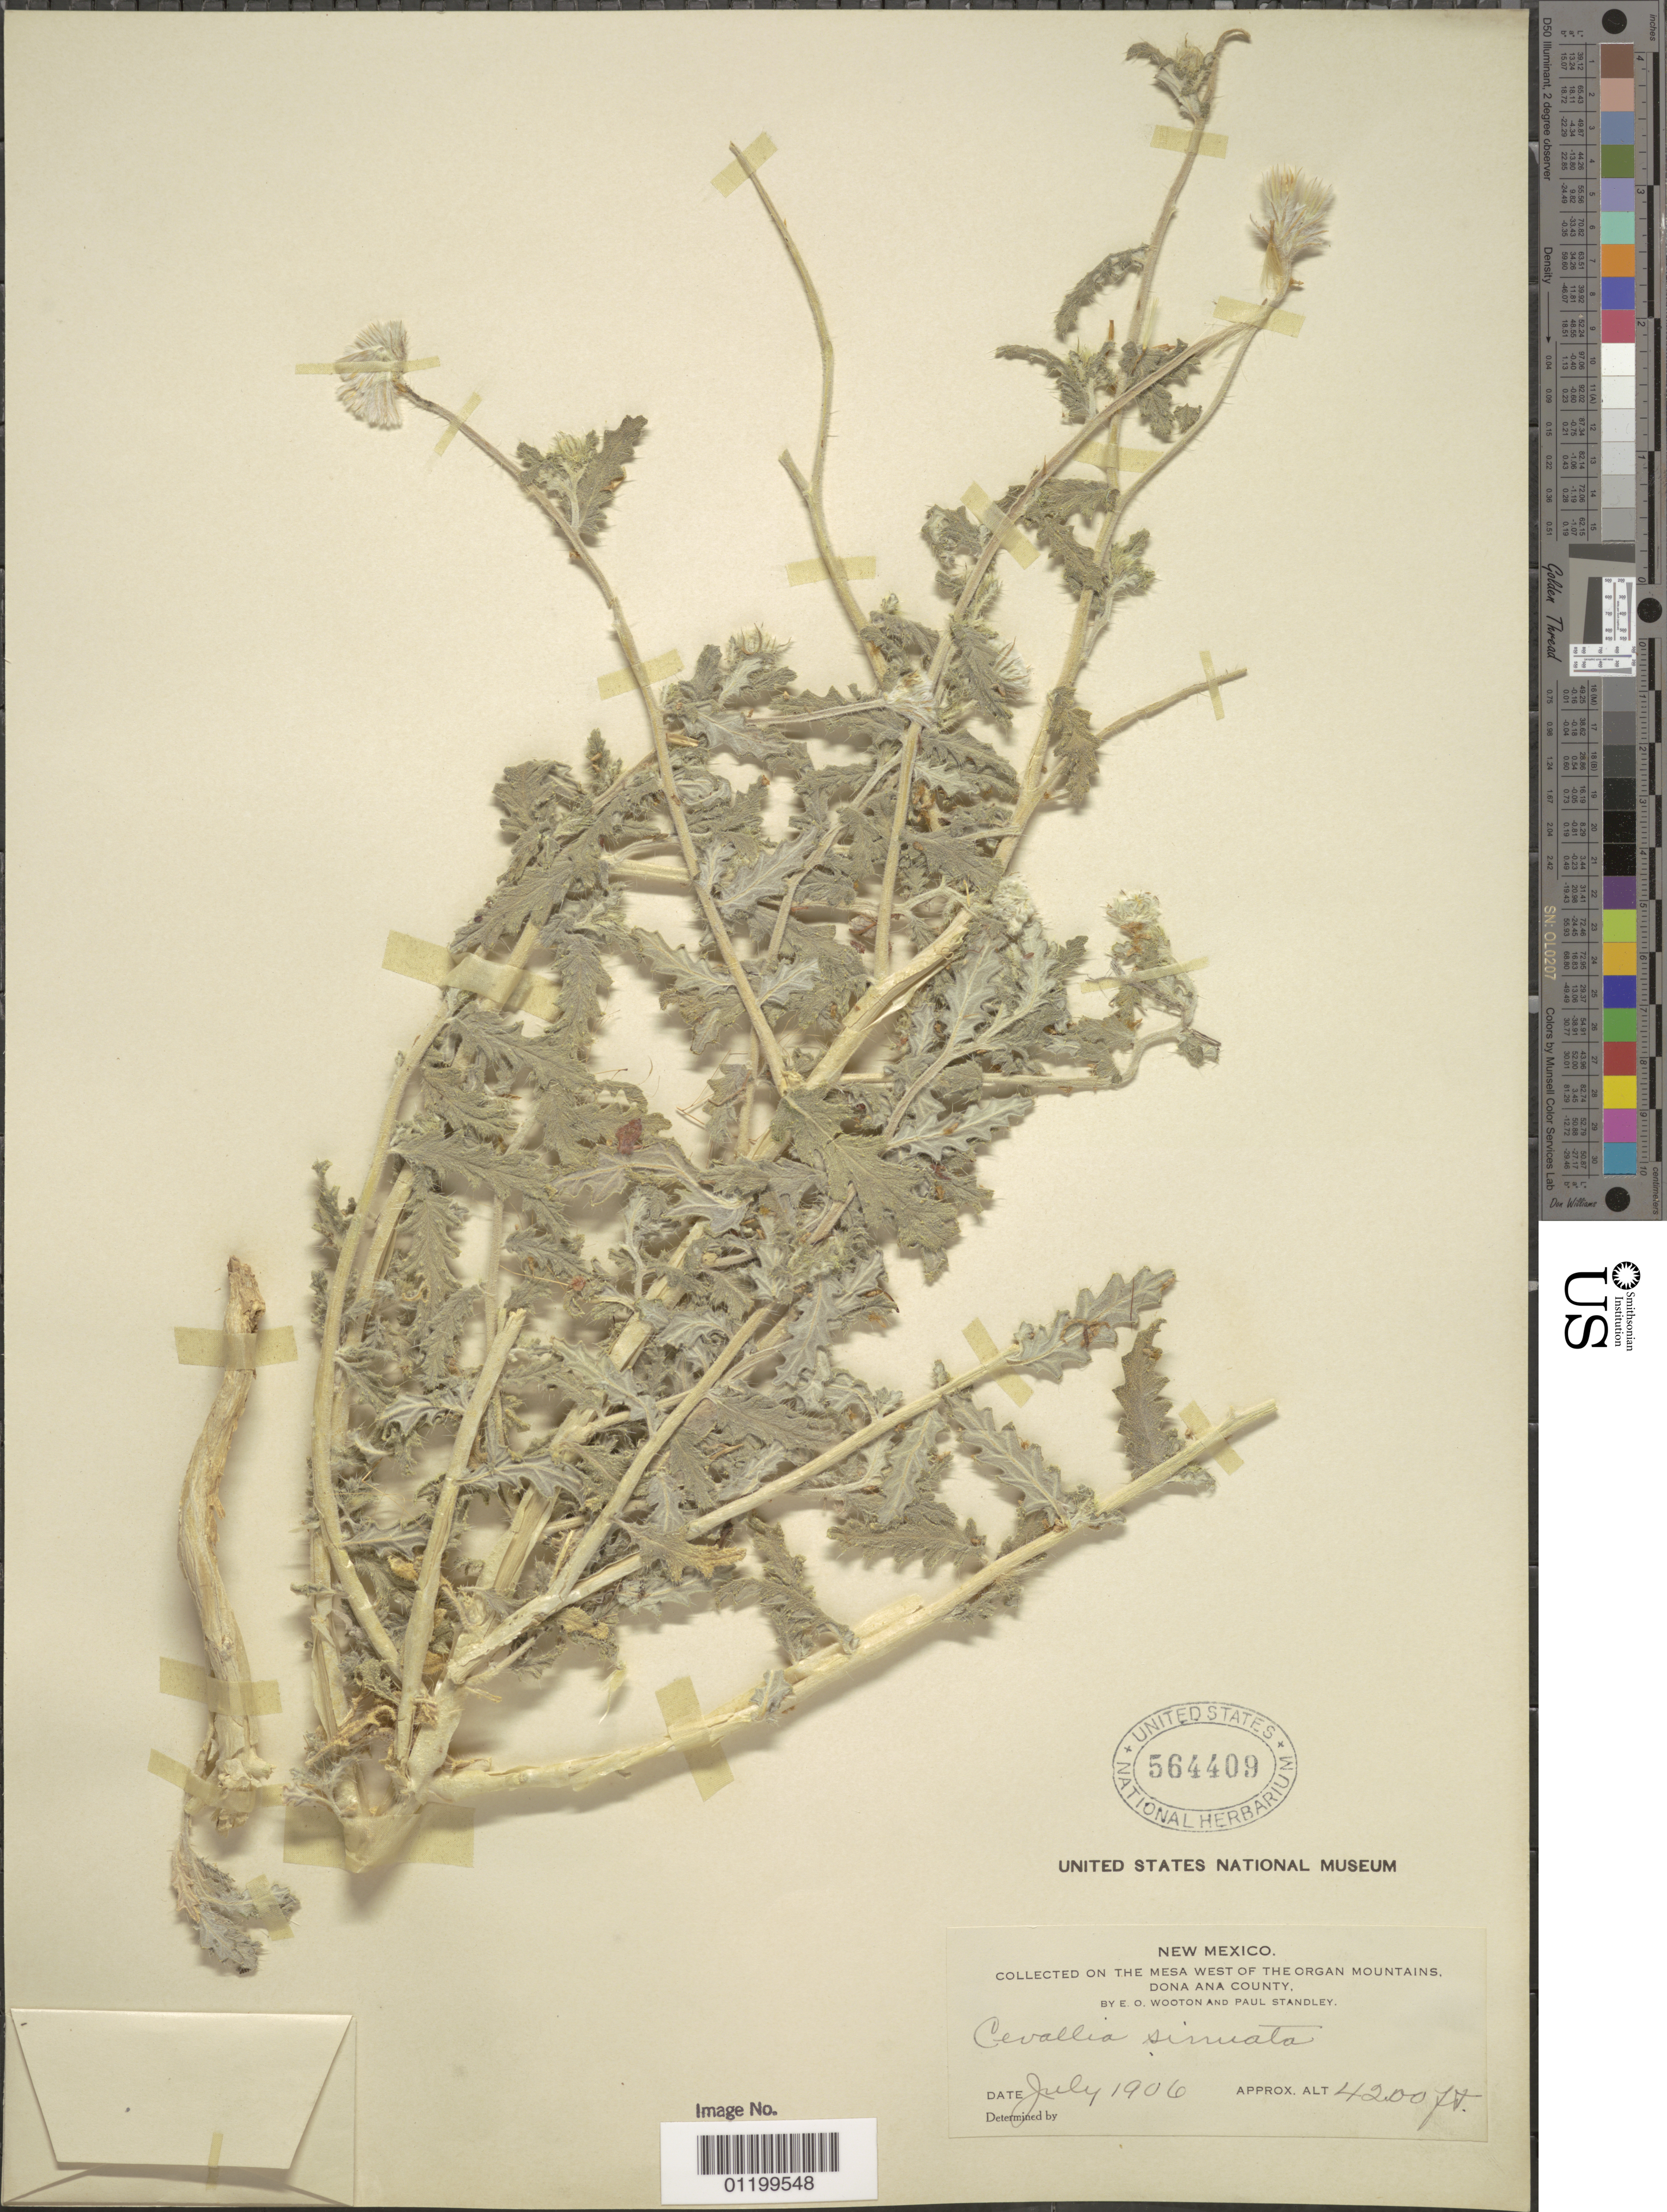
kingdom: Plantae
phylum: Tracheophyta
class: Magnoliopsida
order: Cornales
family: Loasaceae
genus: Cevallia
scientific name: Cevallia sinuata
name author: Lag.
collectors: E. O. Wooton & P. C. Standley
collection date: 1906-07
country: United States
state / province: New Mexico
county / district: Dona Ana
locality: on the Mesa West of the Organ Mountains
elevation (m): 1280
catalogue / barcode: US 564409